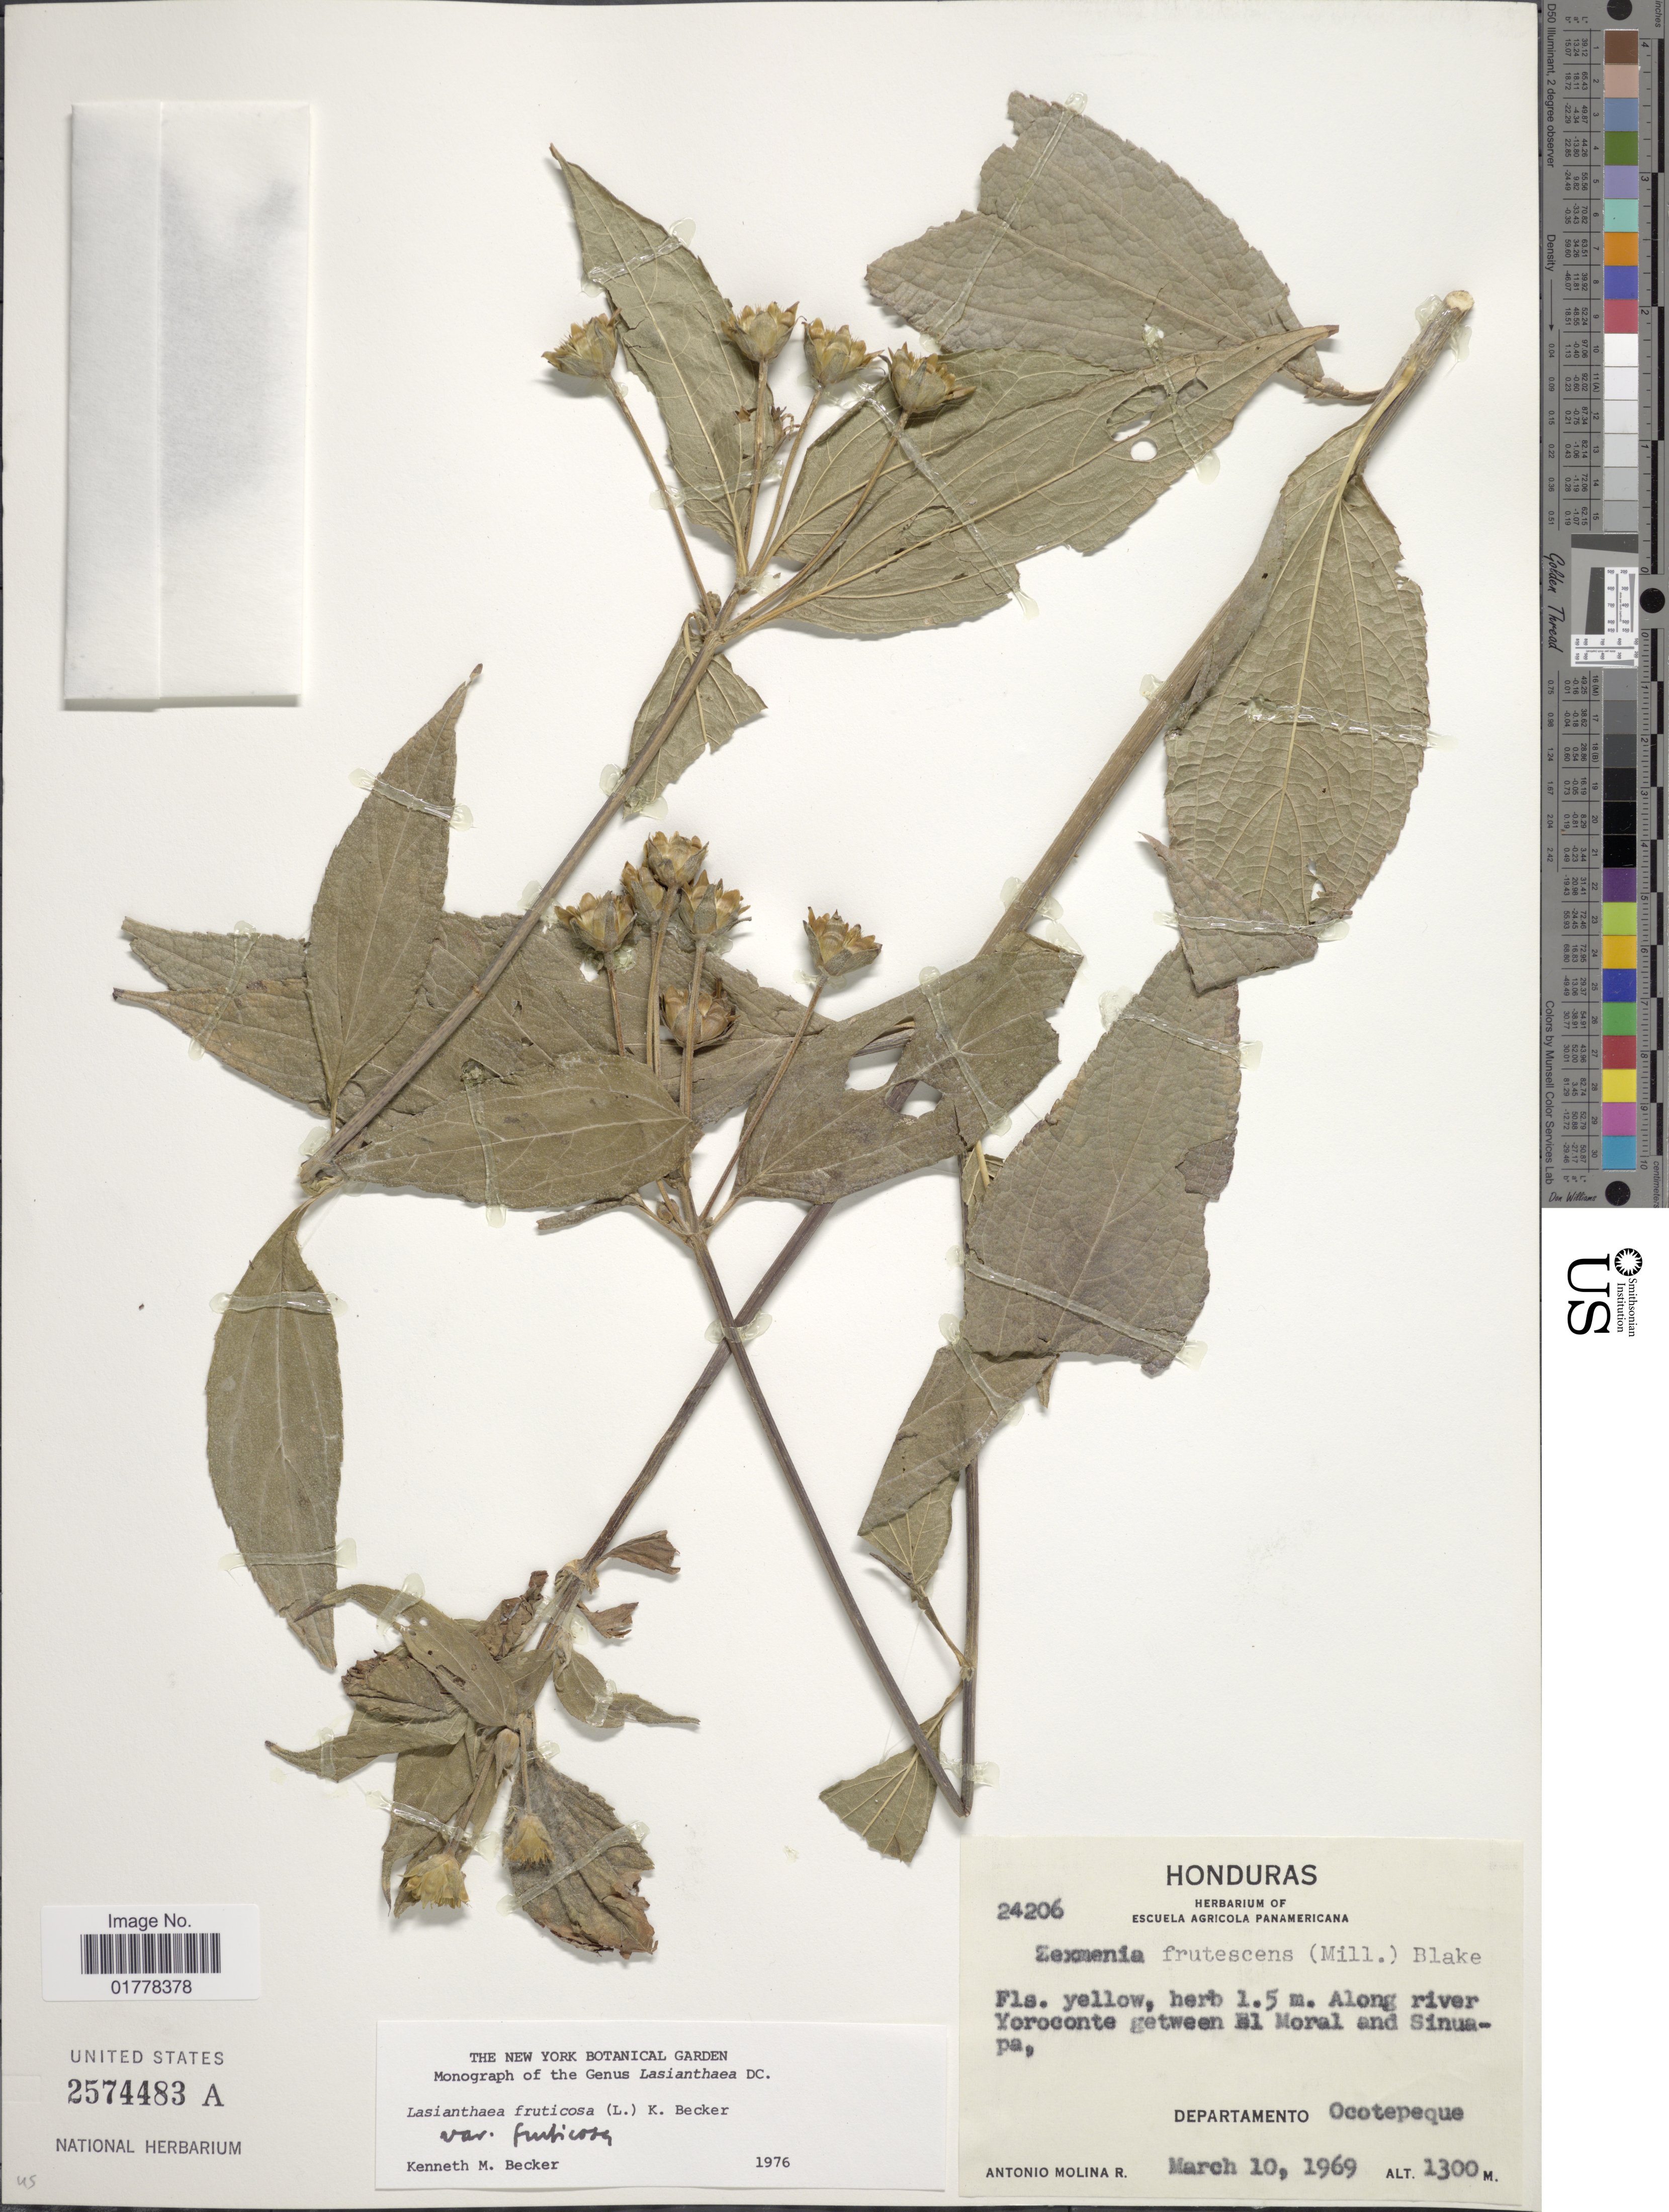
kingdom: Plantae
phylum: Tracheophyta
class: Magnoliopsida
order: Asterales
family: Asteraceae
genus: Lasianthaea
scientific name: Lasianthaea fruticosa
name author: (L.) K.M. Becker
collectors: A. Molina R.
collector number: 24206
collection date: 1969-03-10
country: Honduras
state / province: Ocotepeque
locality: Along river Yoroconte between El Moral and Sinuapa, Departamento Ocotepeque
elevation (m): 1300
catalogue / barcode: US 2574483A